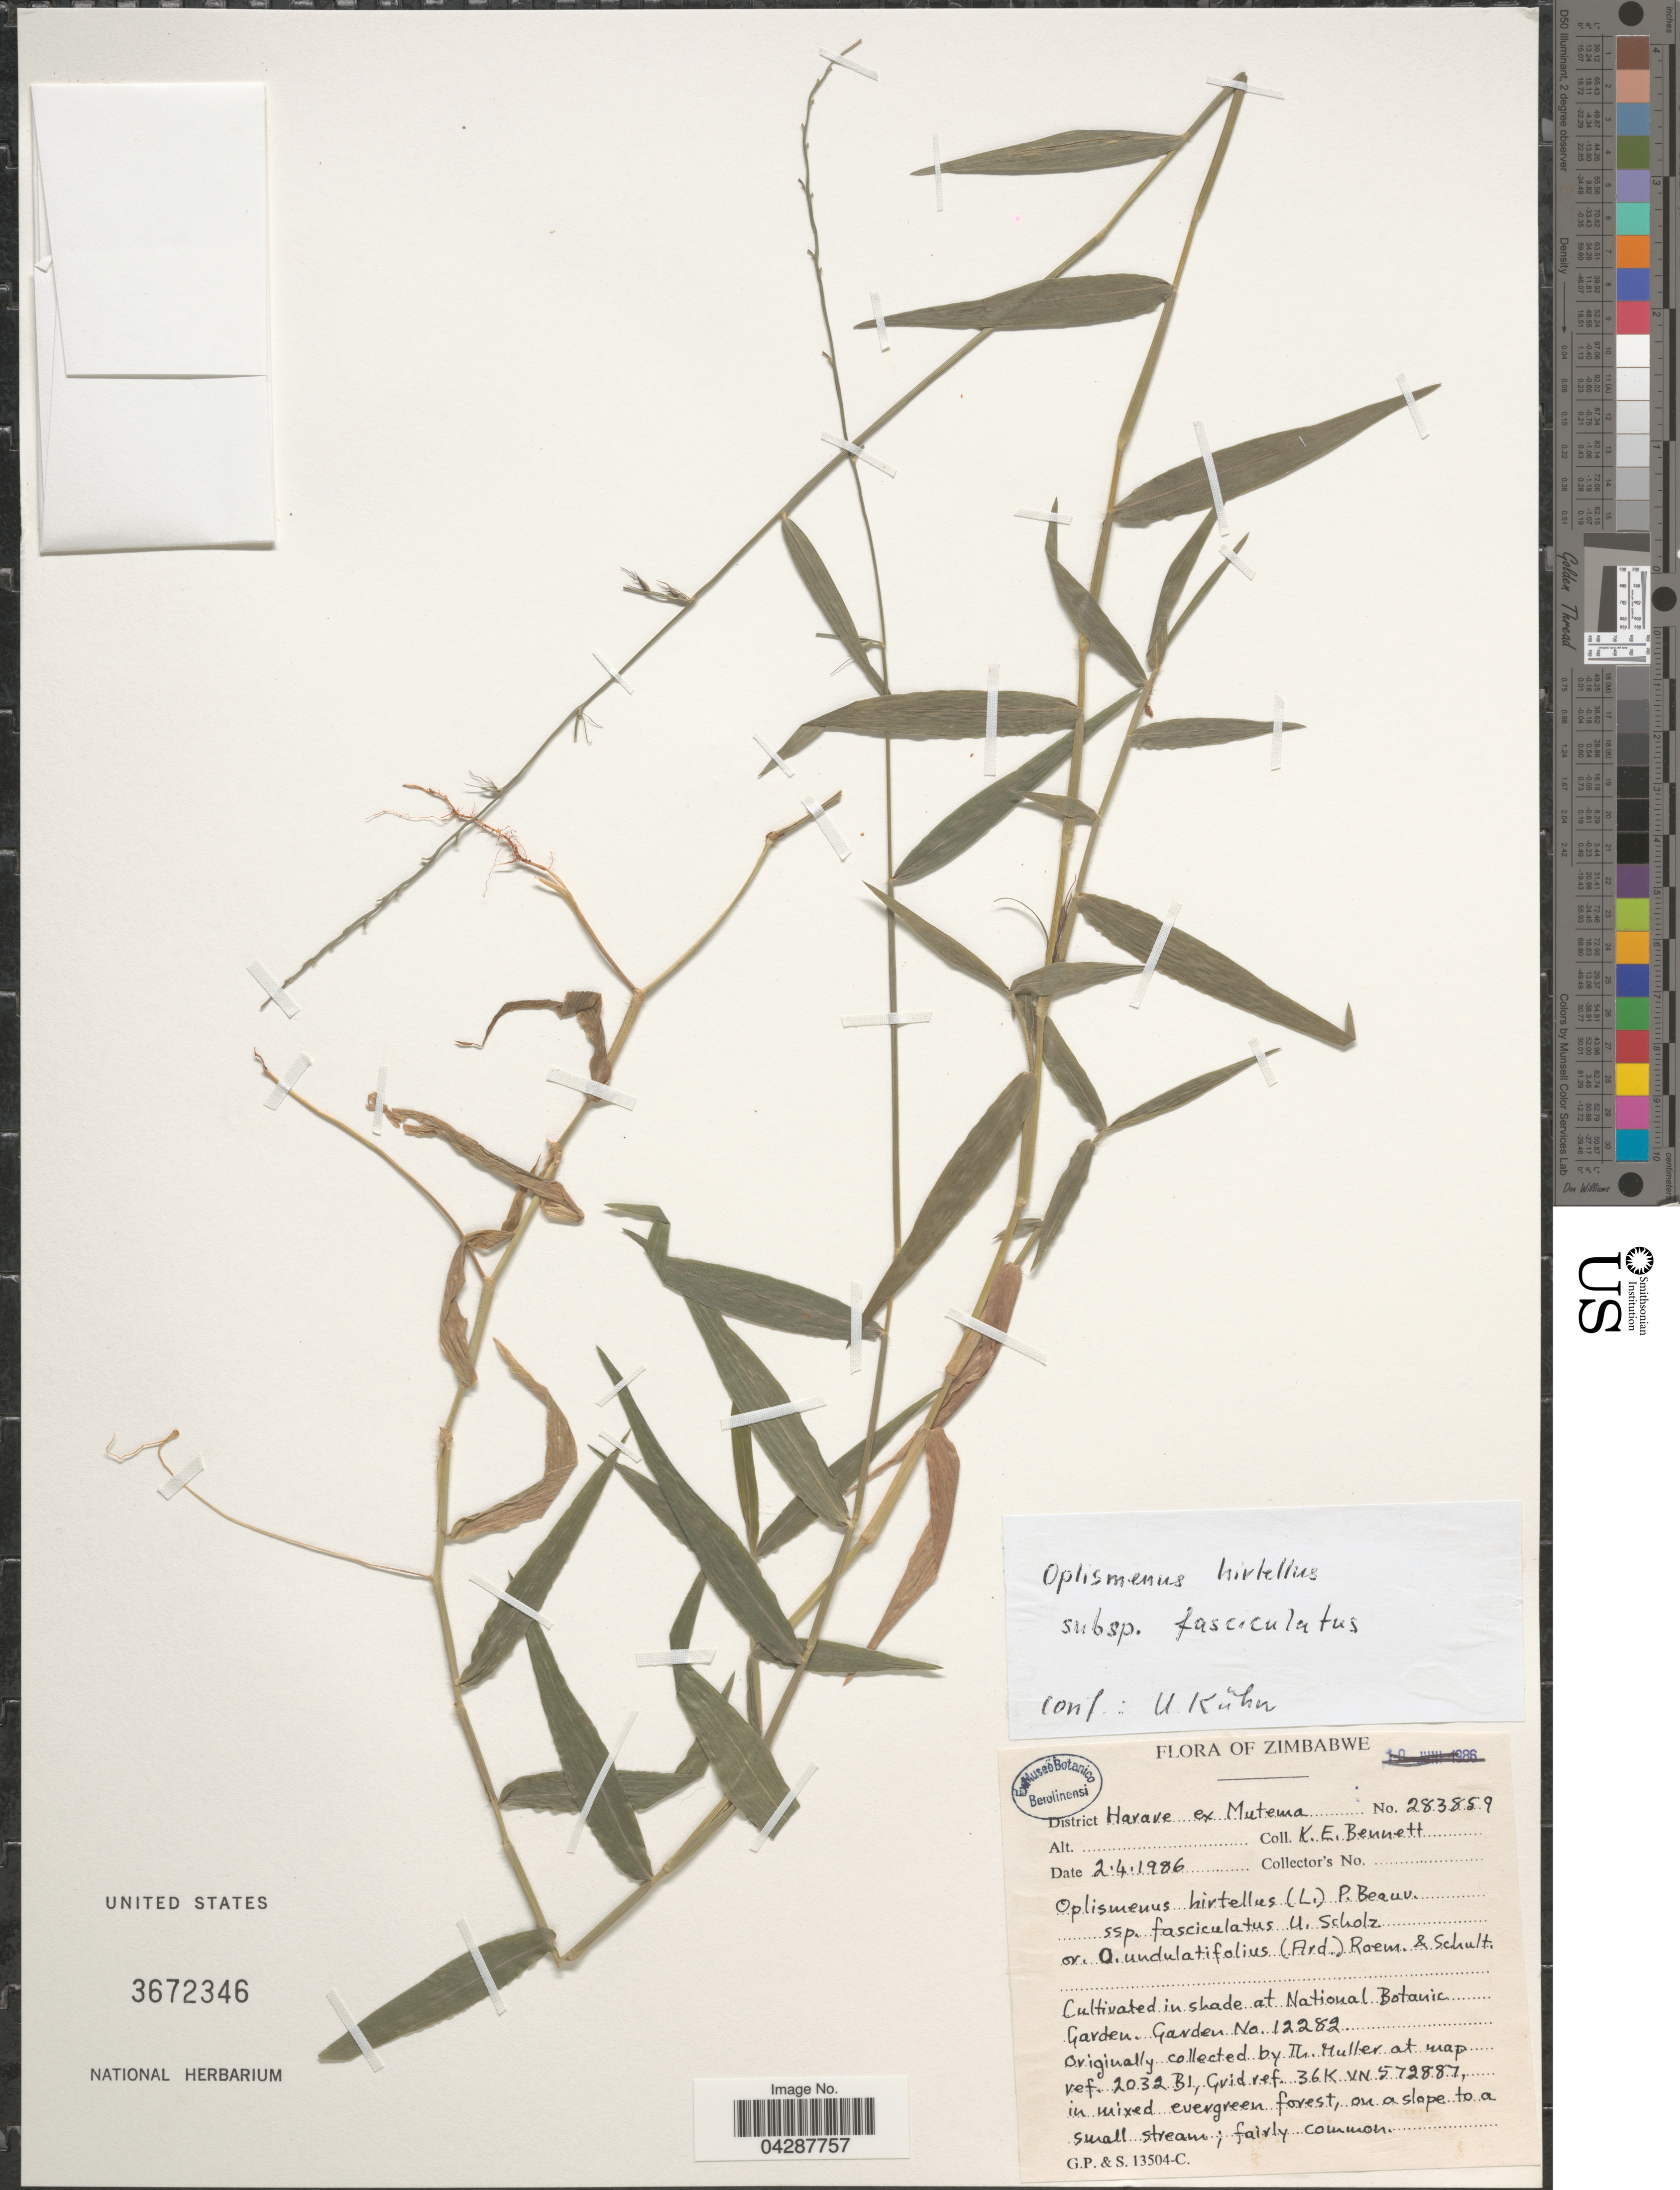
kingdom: Plantae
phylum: Tracheophyta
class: Liliopsida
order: Poales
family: Poaceae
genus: Oplismenus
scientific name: Oplismenus hirtellus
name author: (L.) P. Beauv.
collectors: K. Bennett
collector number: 283859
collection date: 1986-04-02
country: Zimbabwe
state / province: Harare (city)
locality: District Harare ex Mutema. In shade at National Botanic Garden.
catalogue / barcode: US 3672346